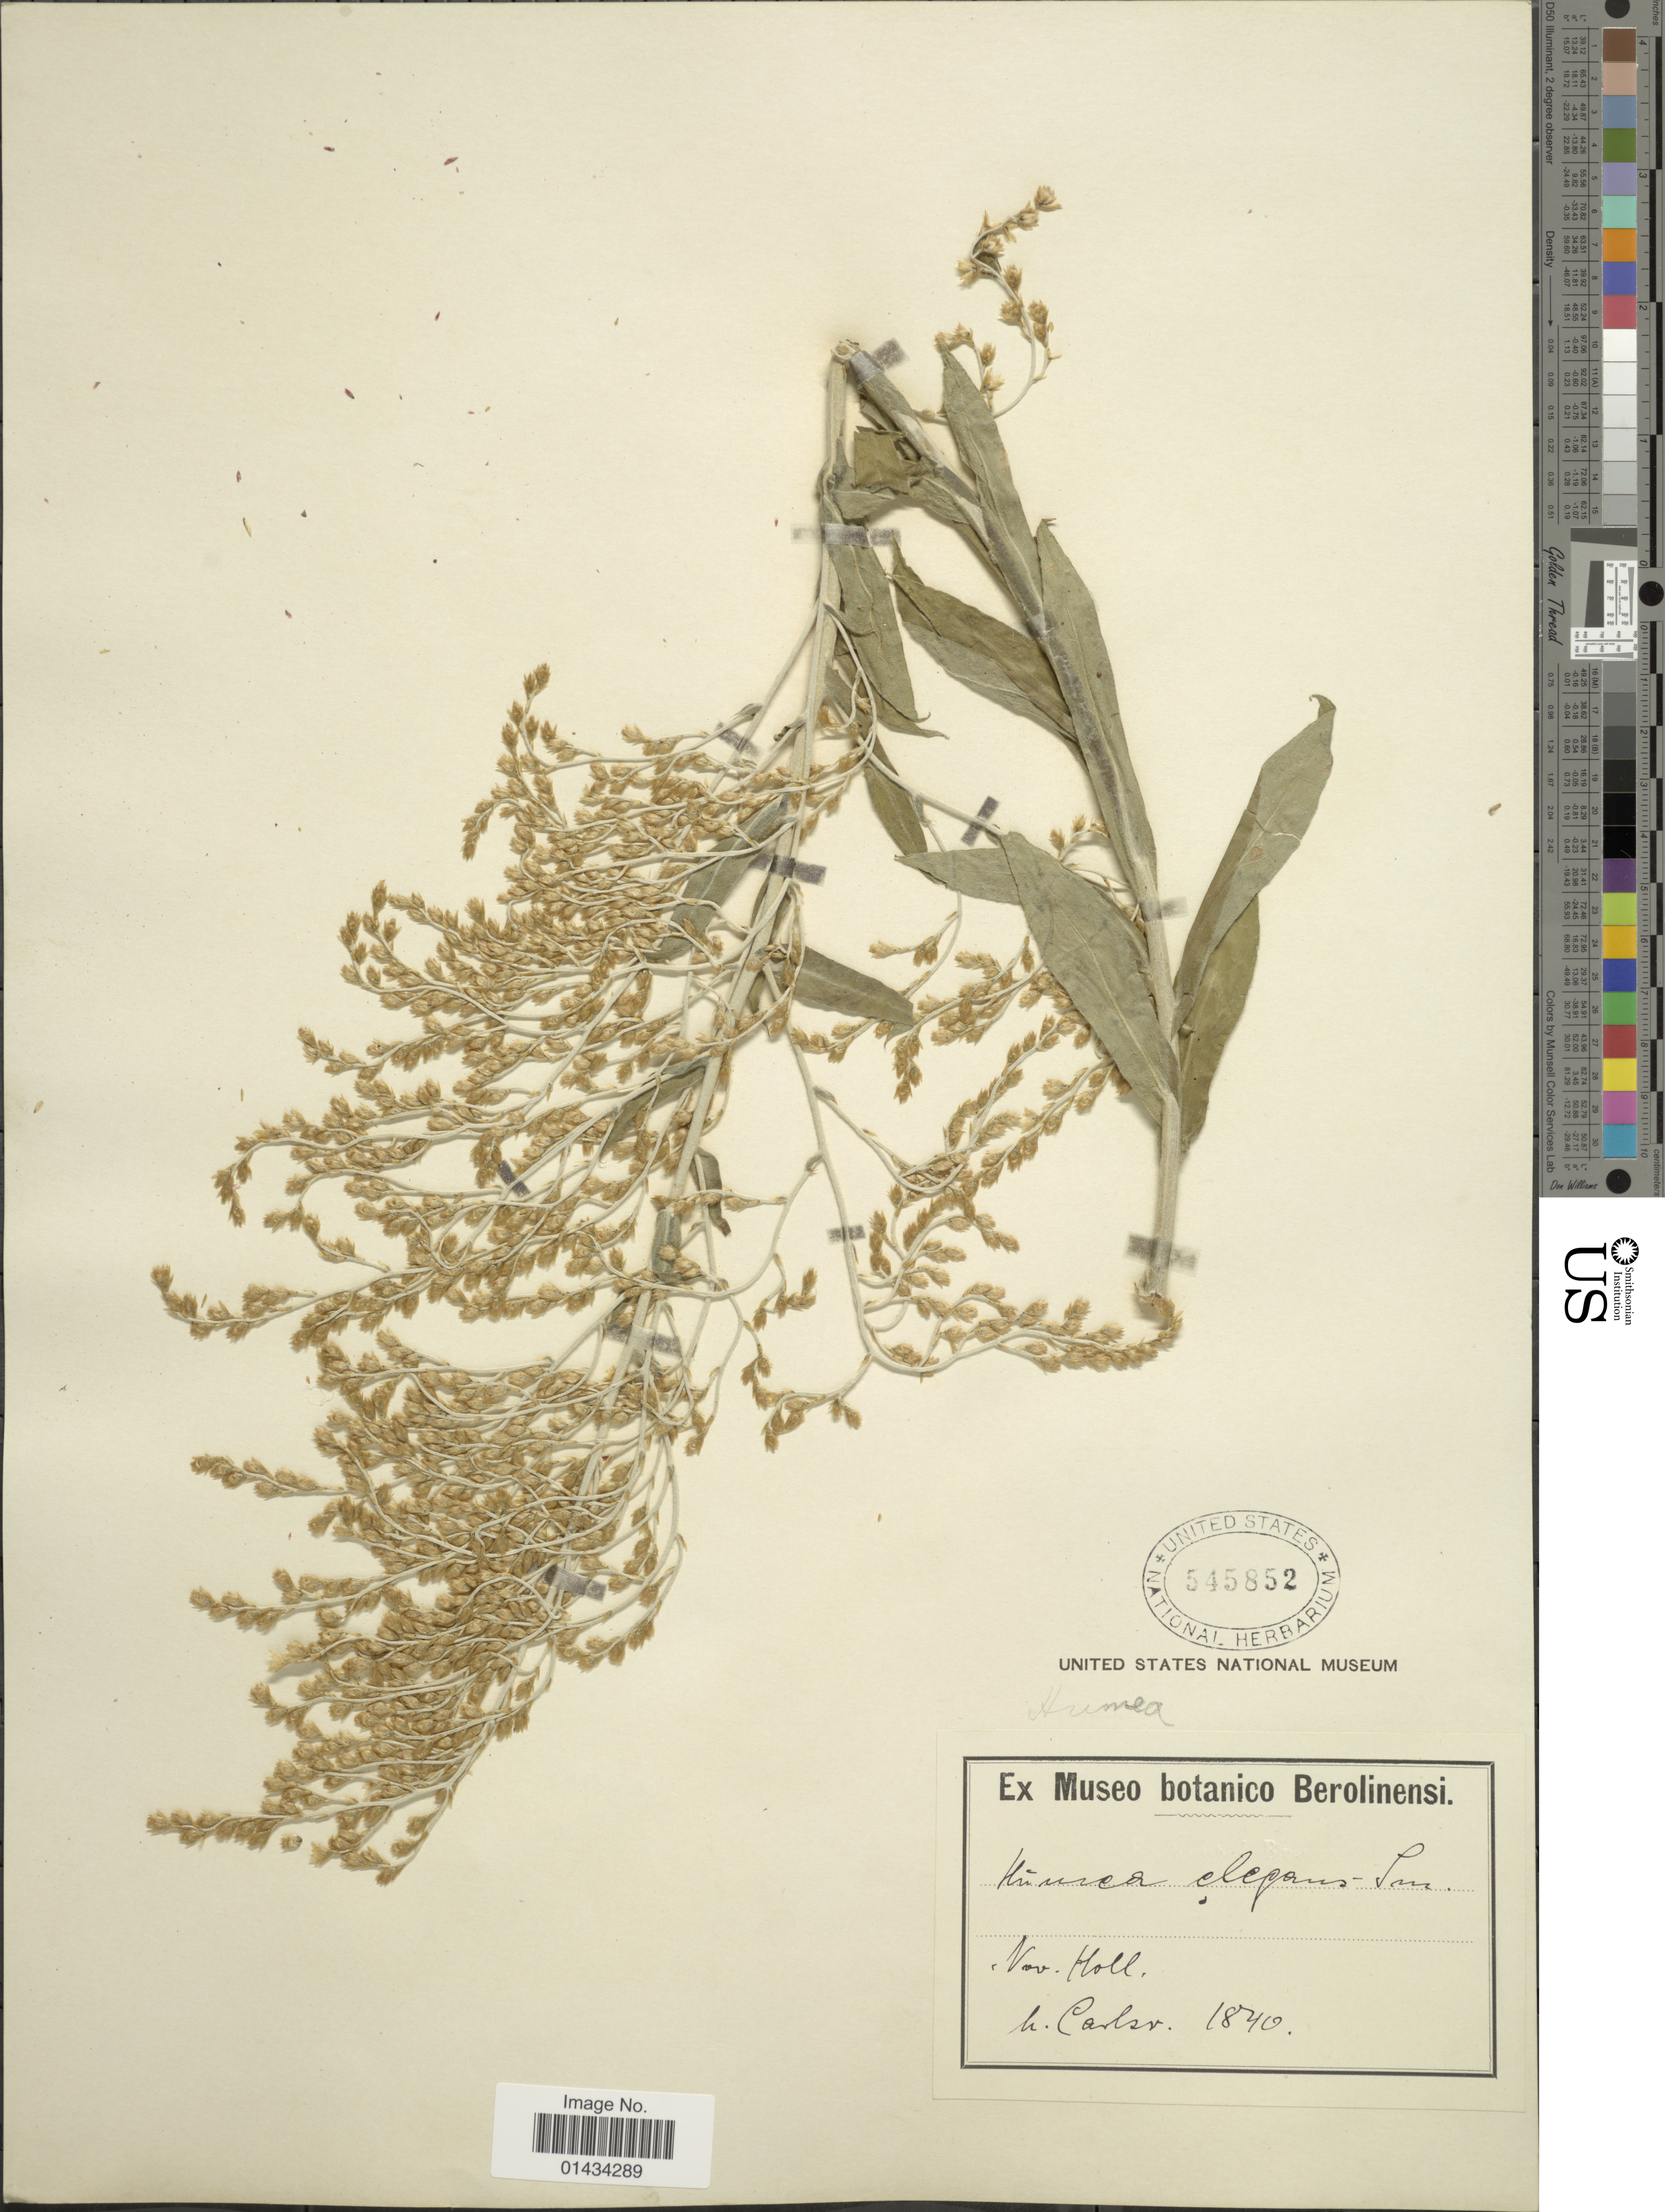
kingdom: Plantae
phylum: Tracheophyta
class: Magnoliopsida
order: Asterales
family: Asteraceae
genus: Humea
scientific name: Humea elegans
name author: Sm.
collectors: H. Carlsr.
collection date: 1840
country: Australia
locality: Nov. Holl. [New Holland?]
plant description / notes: Collector "h. Carlsr." (??) = Hortus Carlsruhanus?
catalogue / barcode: US 545852